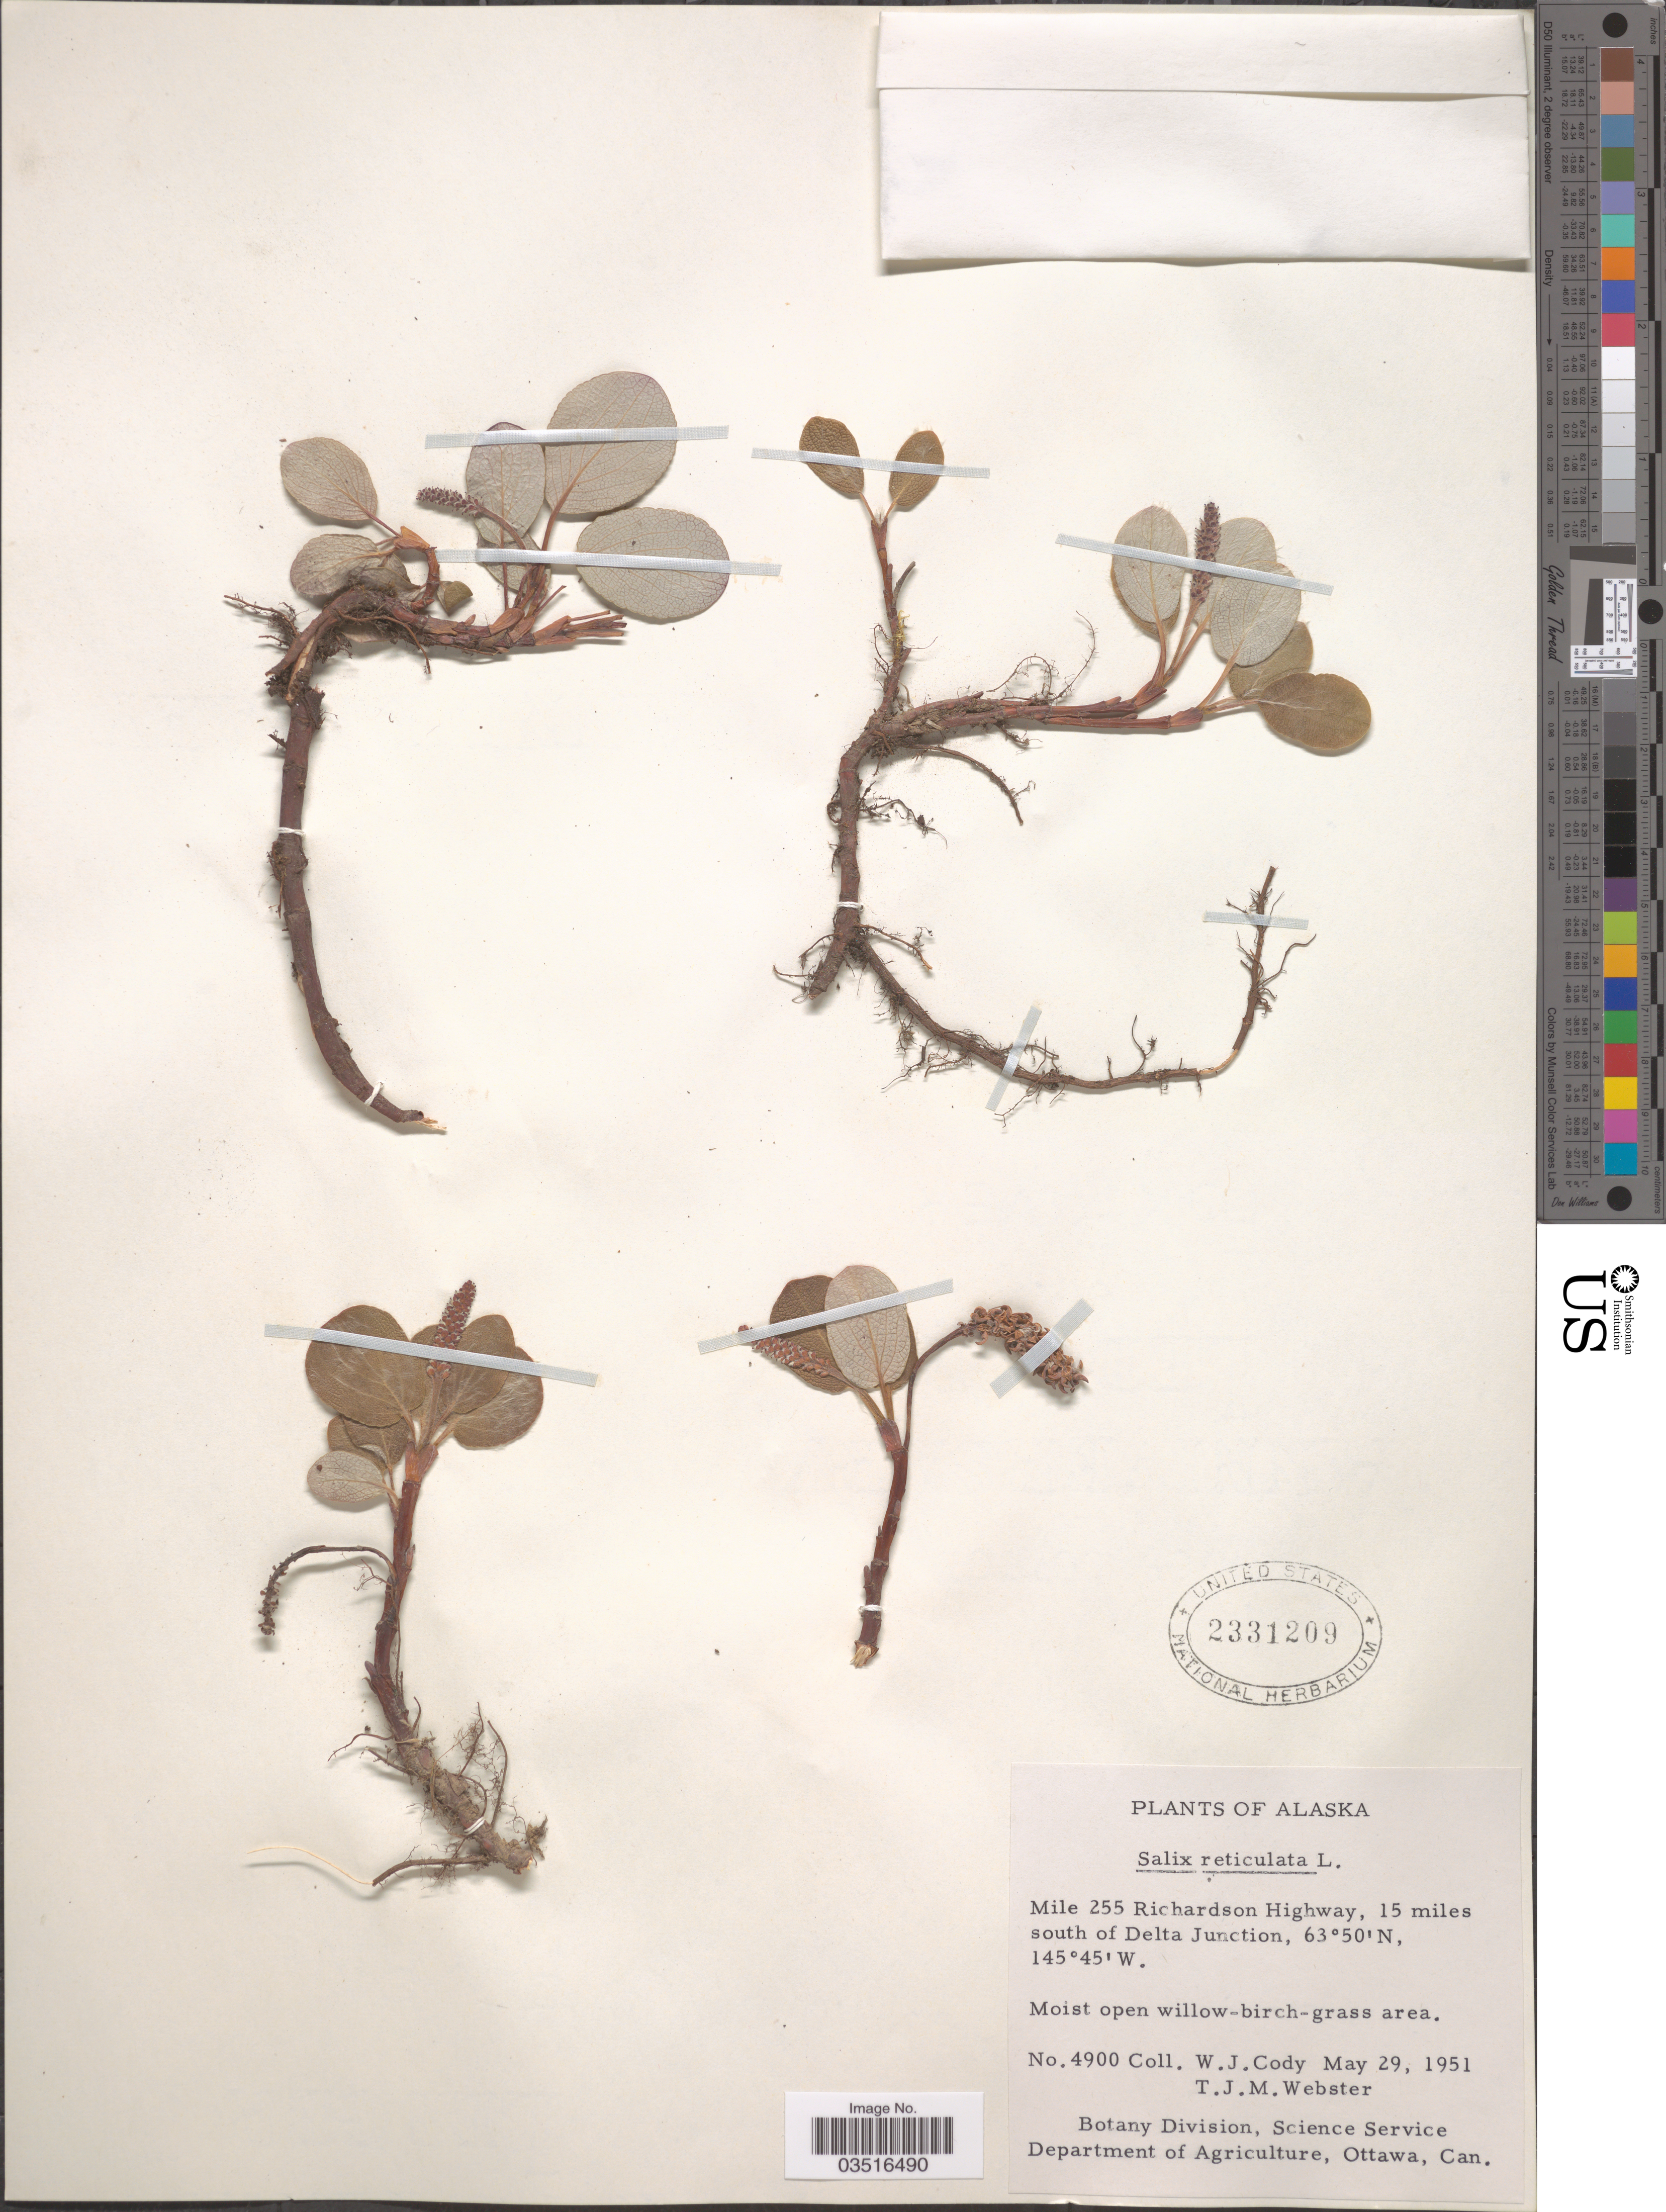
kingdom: Plantae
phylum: Tracheophyta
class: Magnoliopsida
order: Malpighiales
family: Salicaceae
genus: Salix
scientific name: Salix reticulata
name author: L.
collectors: W. Cody & T. J. Webster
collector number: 4900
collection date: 1951-05-29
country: United States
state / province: Alaska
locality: Mile 255 Richardson Highway, 15 miles south of Delta Junction.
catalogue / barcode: US 2331209